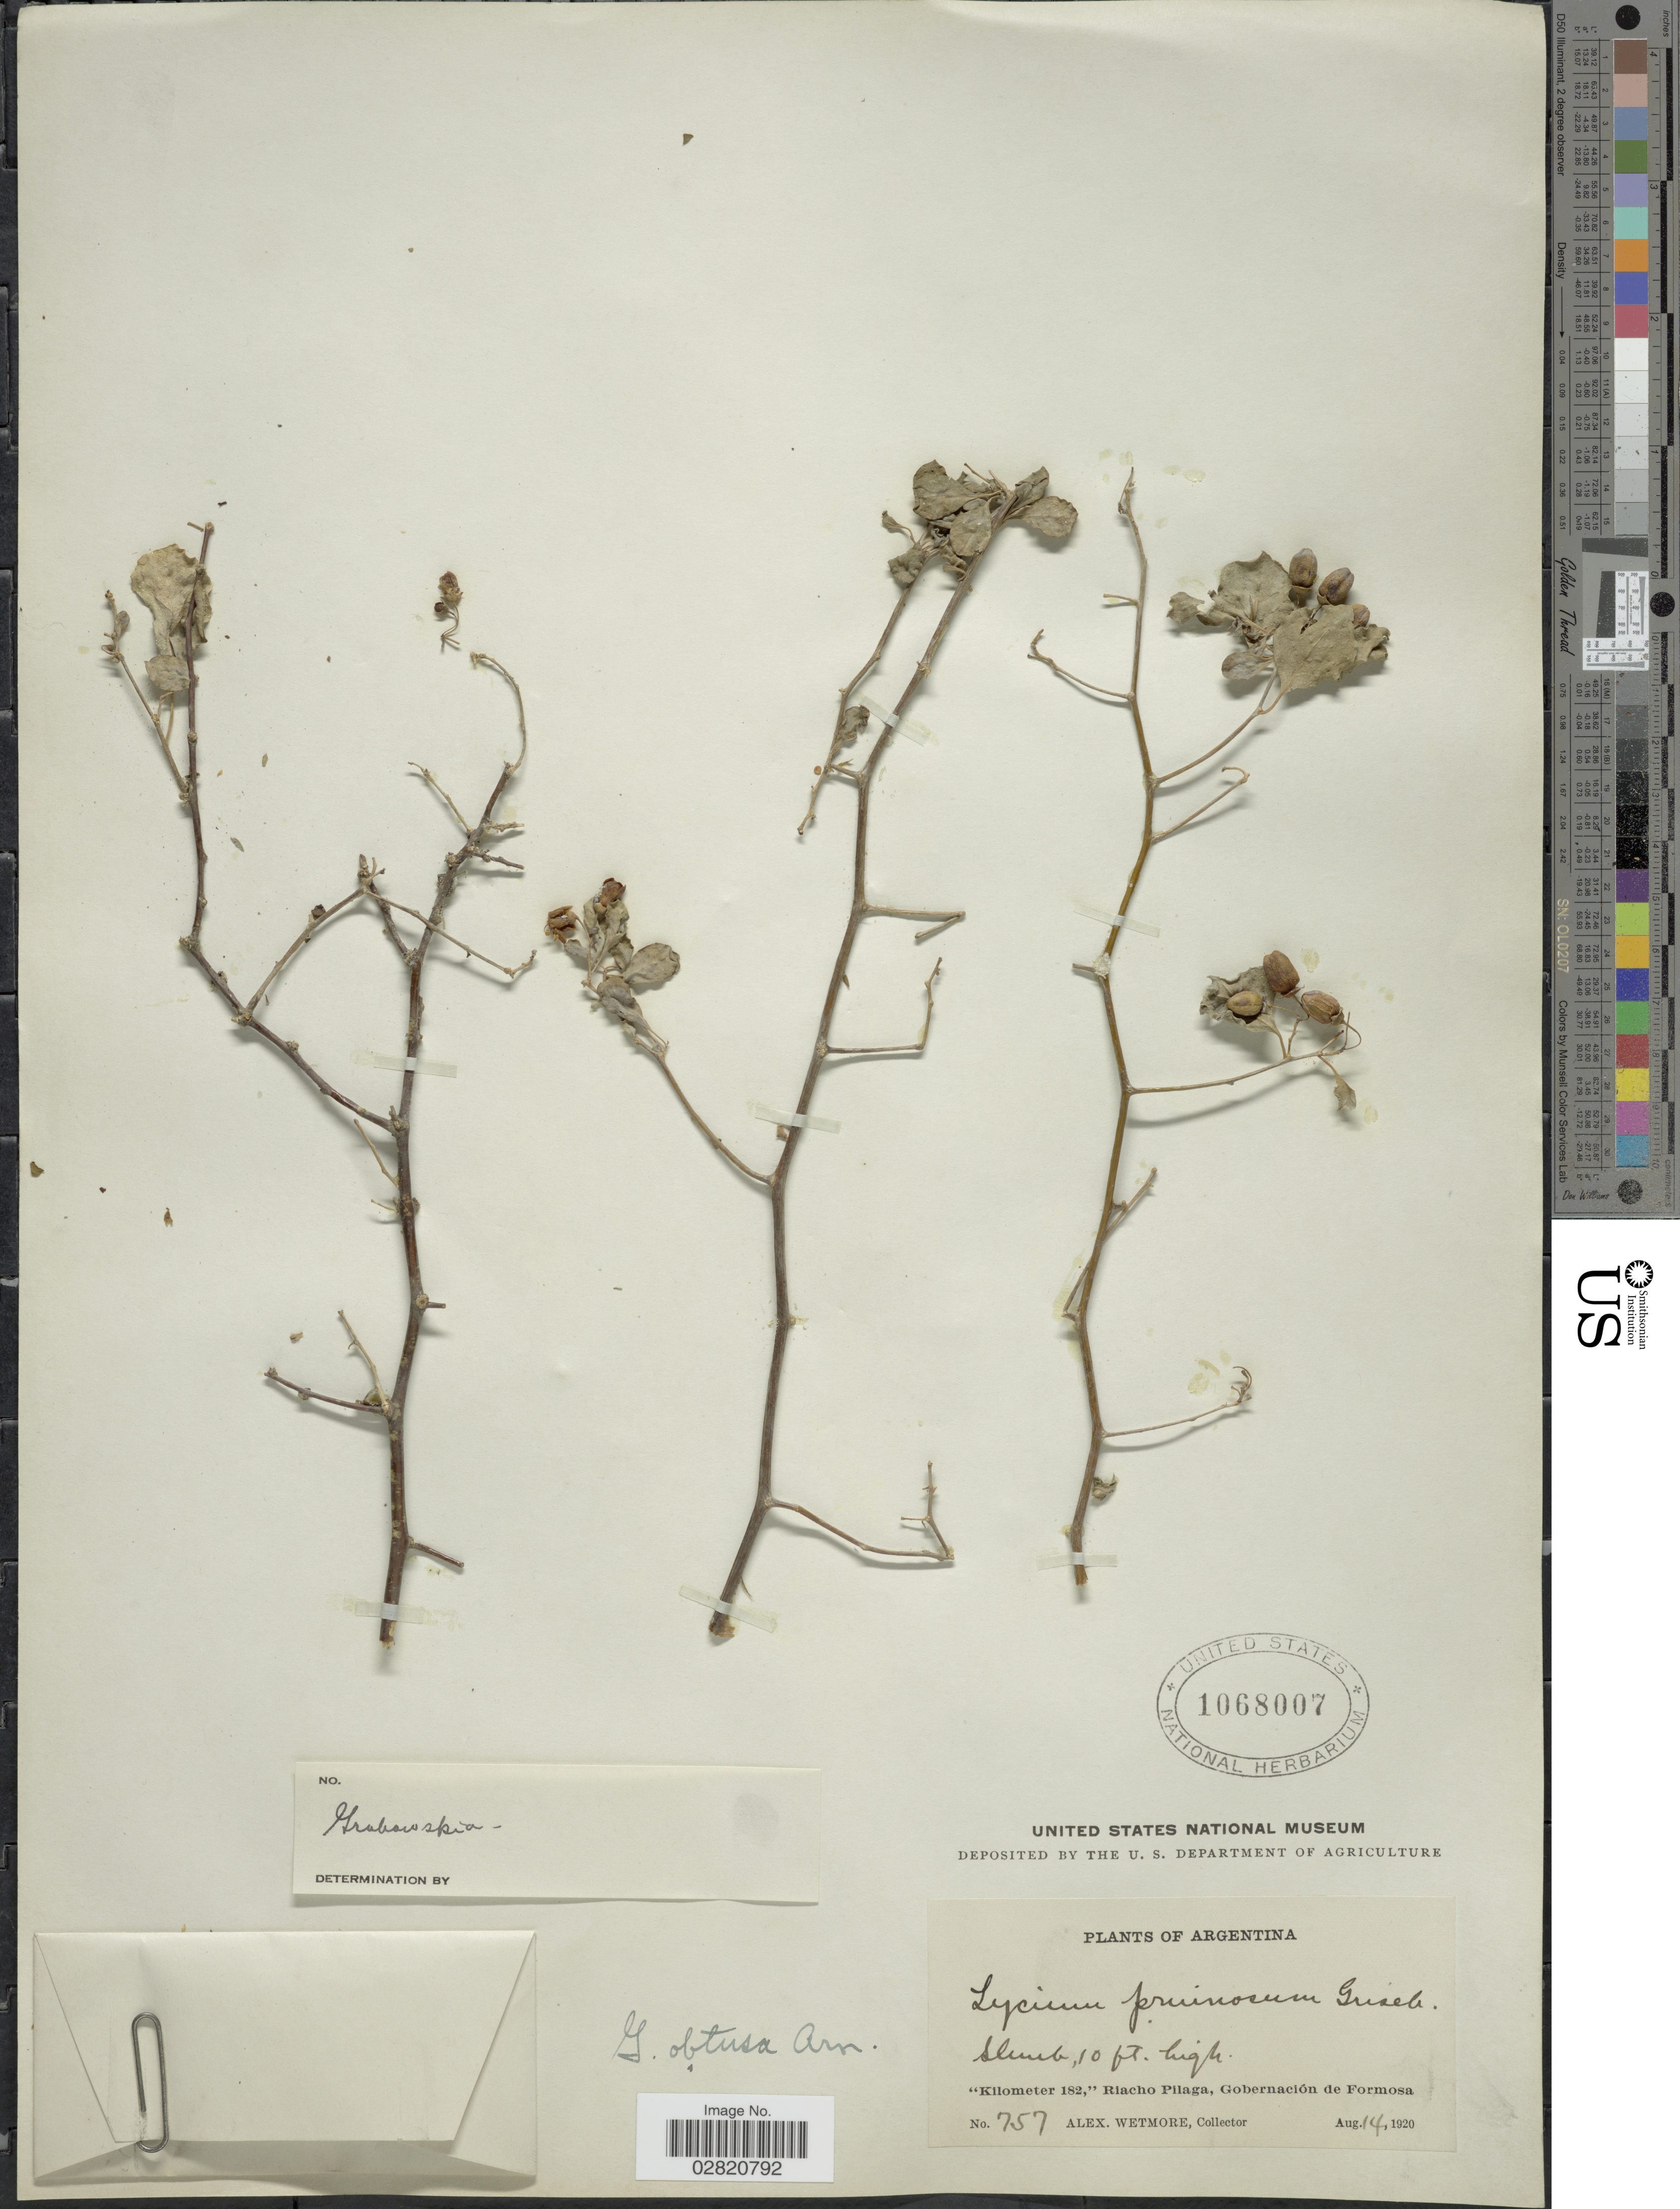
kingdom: Plantae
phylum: Tracheophyta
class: Magnoliopsida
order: Solanales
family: Solanaceae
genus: Grabowskia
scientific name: Grabowskia obtusa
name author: Arn.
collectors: A. Wetmore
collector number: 757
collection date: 1920-08-14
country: Argentina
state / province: Formosa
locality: Kilometer 182,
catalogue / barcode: US 1068007